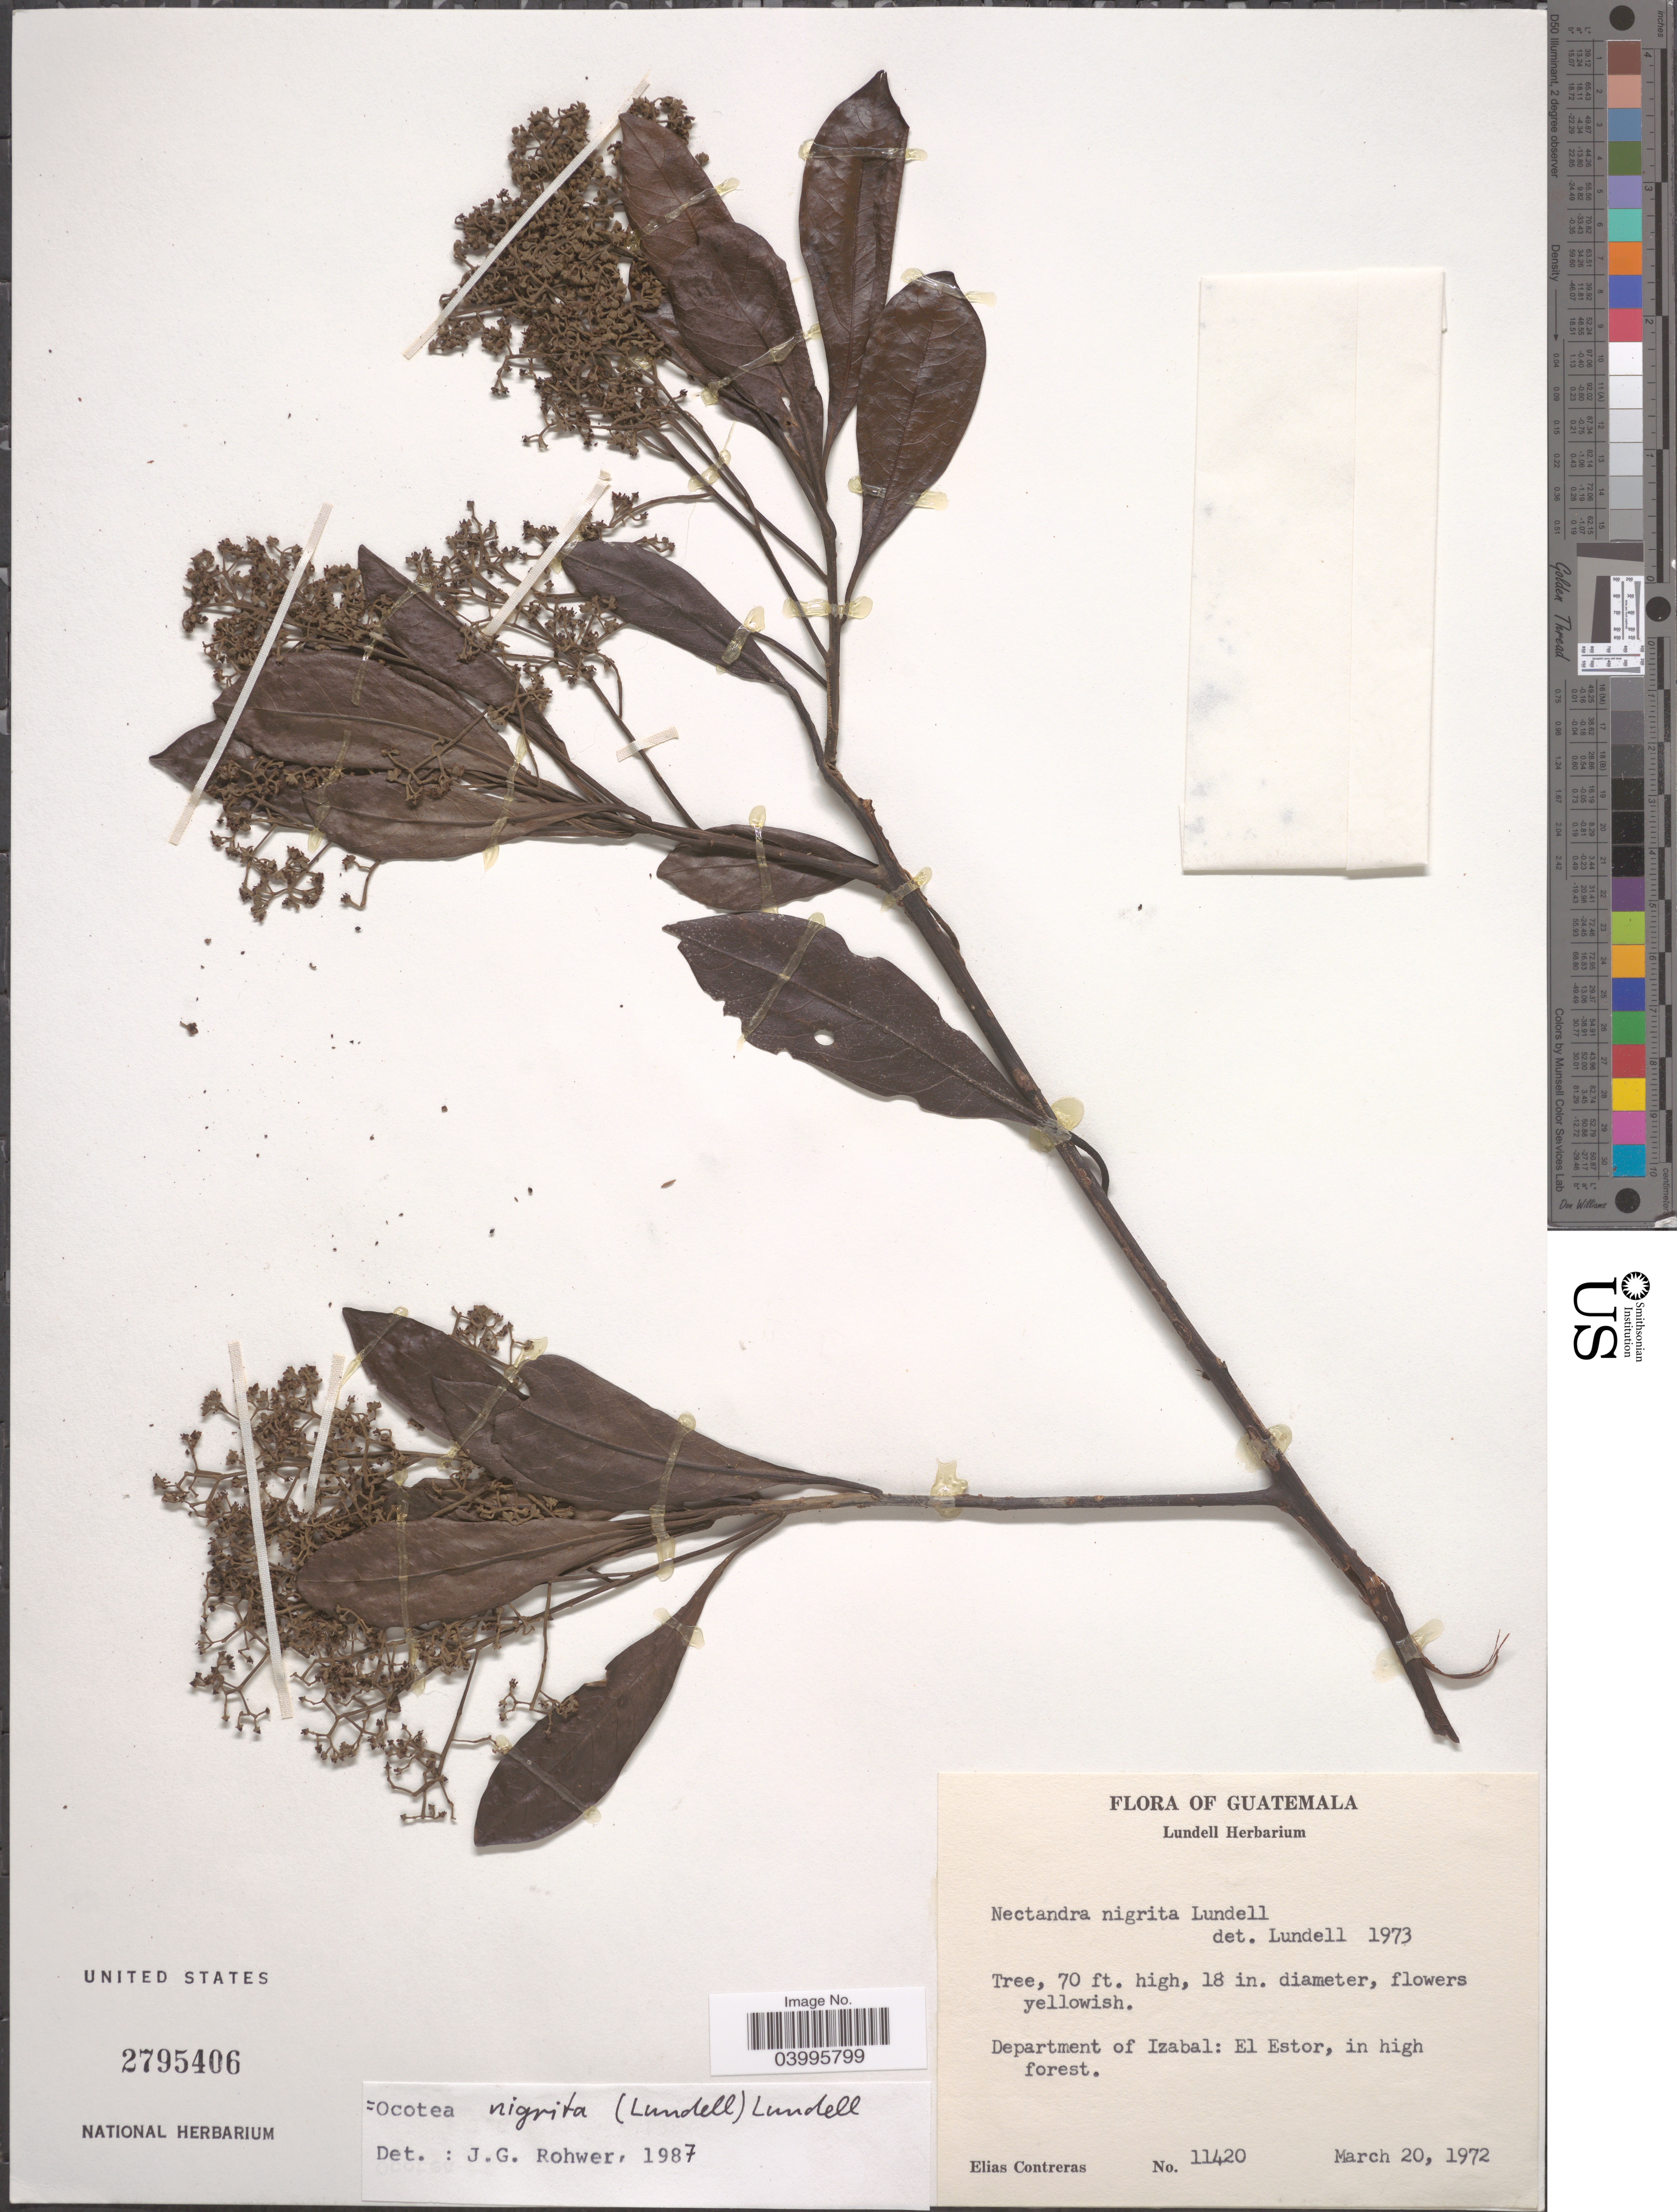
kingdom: Plantae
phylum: Tracheophyta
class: Magnoliopsida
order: Laurales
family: Lauraceae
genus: Ocotea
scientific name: Ocotea nigrita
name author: (Lundell) Lundell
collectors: E. Contreras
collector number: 11420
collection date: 1972-03-20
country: Guatemala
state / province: Izabal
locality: Department of Izabal: El Estor, in high forest.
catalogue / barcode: US 2795406